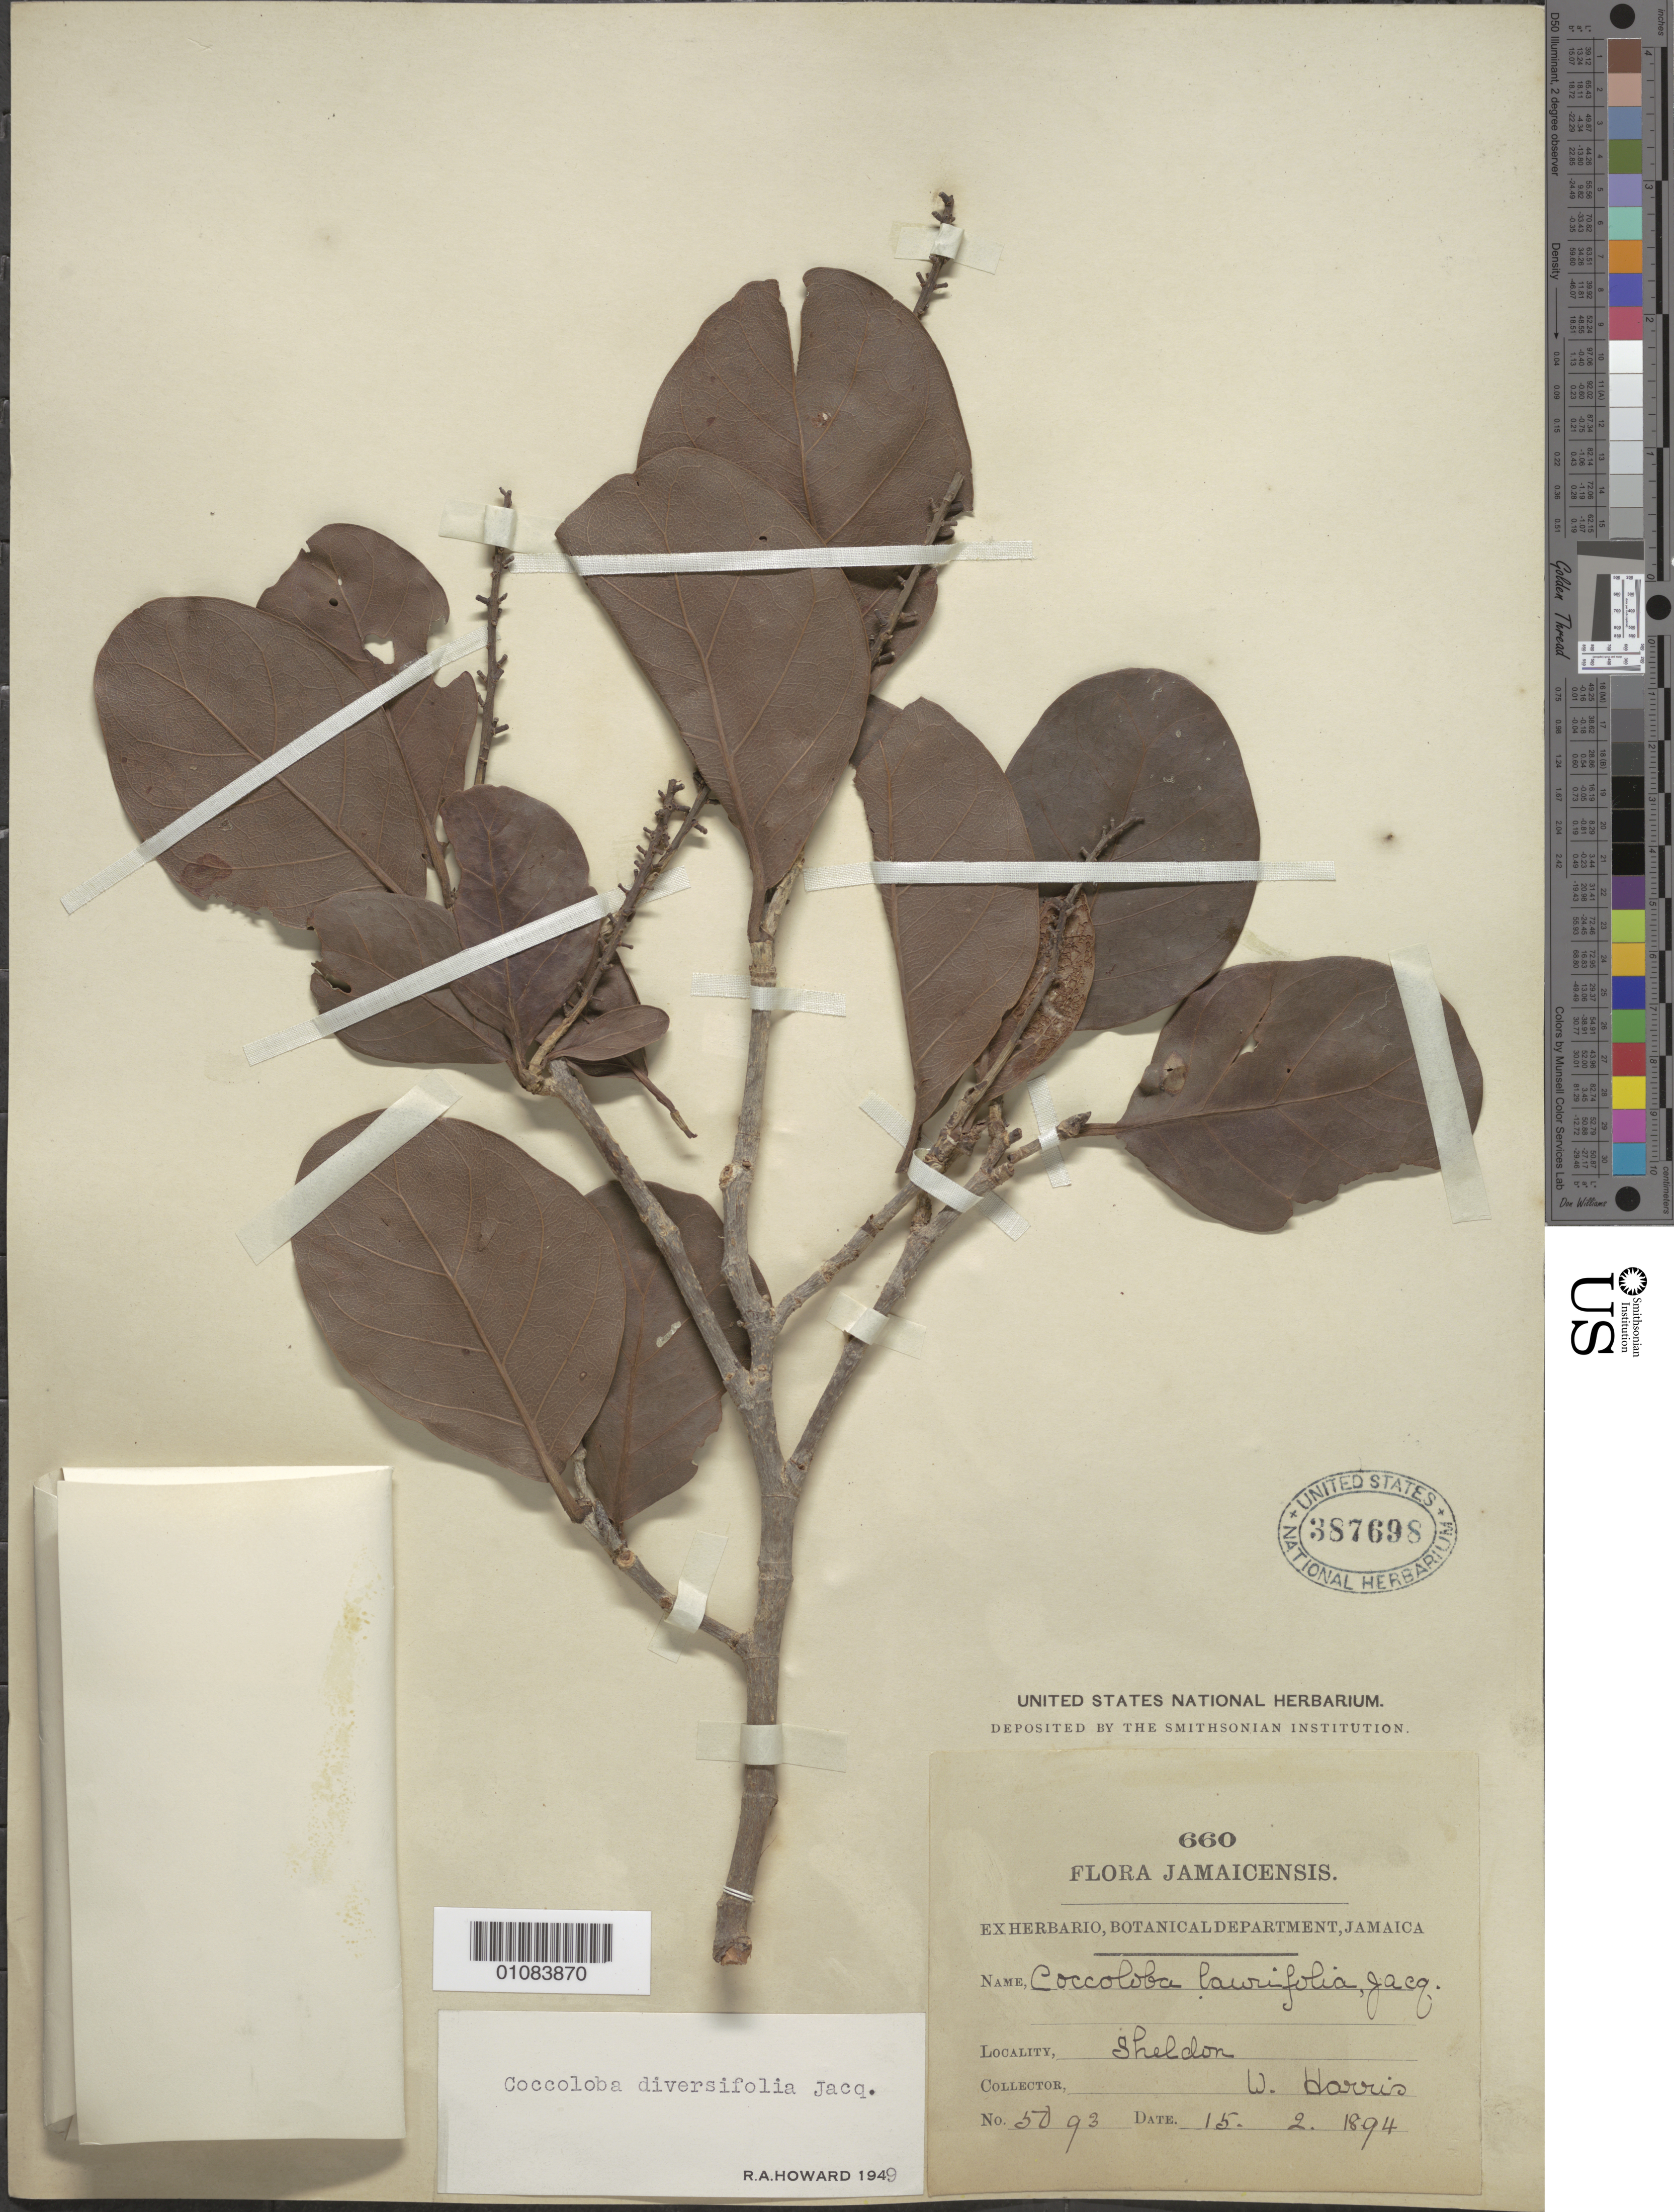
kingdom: Plantae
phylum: Tracheophyta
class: Magnoliopsida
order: Caryophyllales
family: Polygonaceae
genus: Coccoloba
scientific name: Coccoloba diversifolia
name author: Jacq.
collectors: W. Harris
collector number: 5093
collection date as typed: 15 Feb 1894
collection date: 1894-02-15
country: Jamaica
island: Jamaica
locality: Sheldon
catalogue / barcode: US 387698